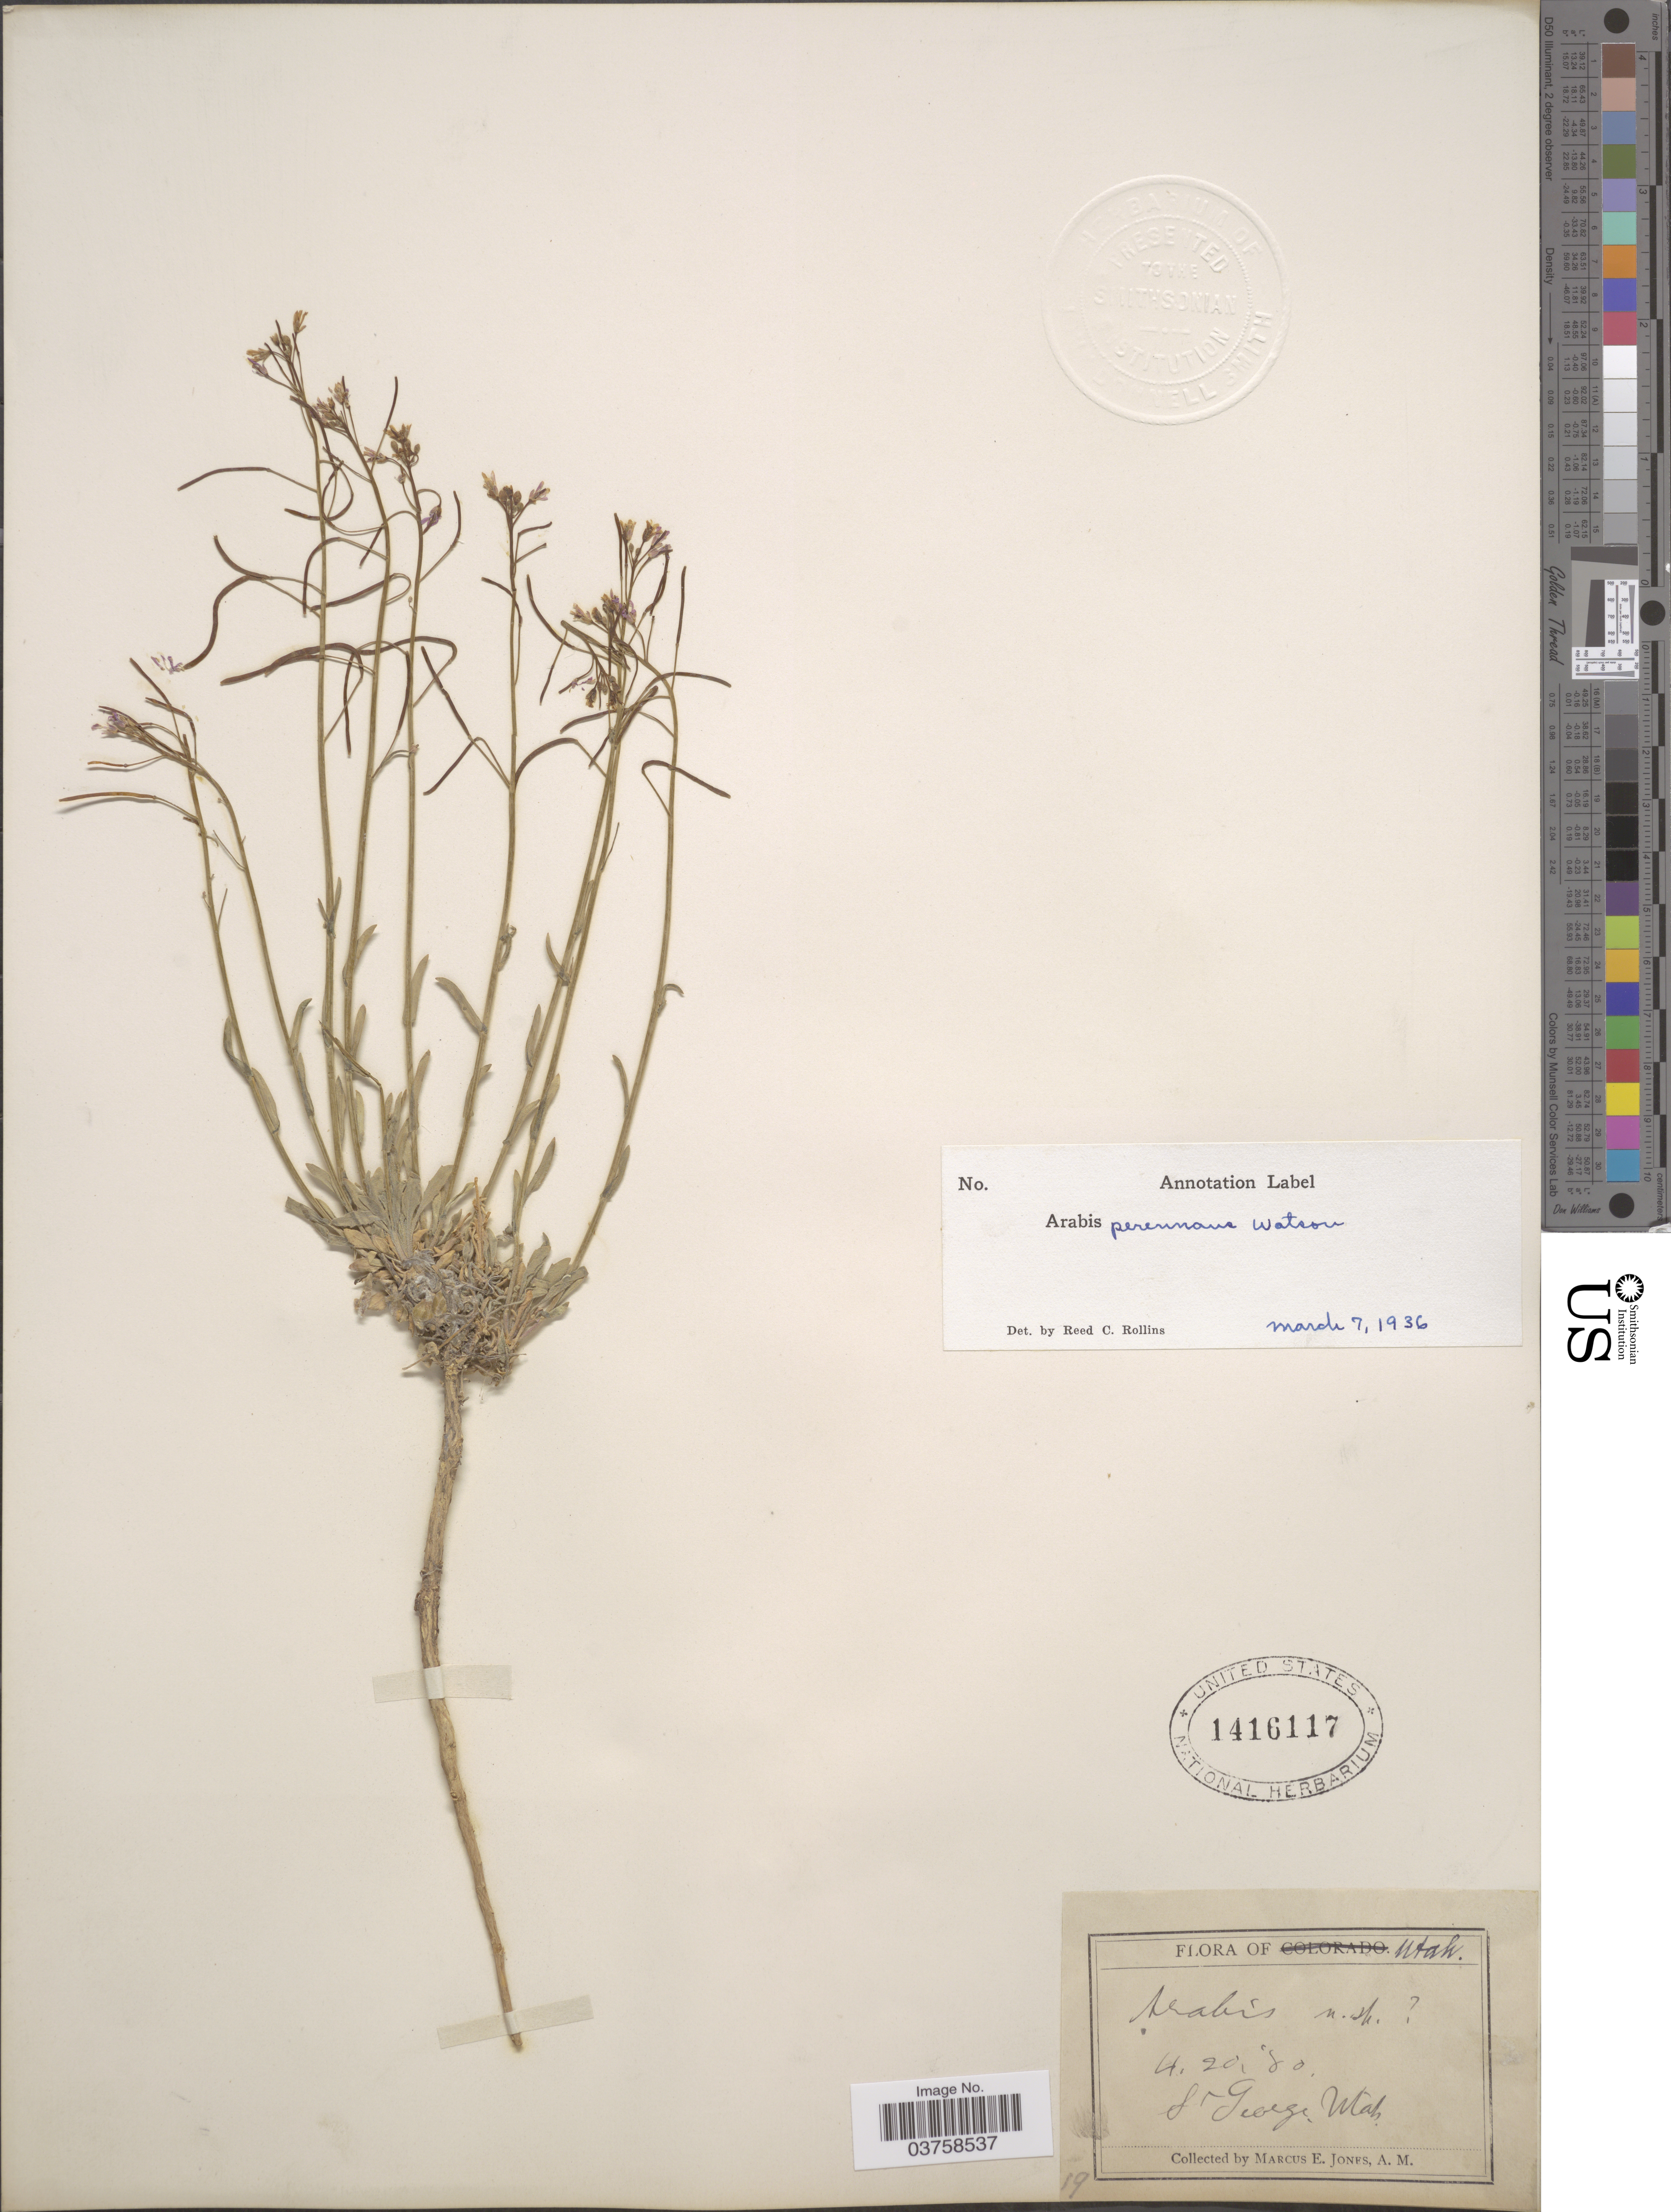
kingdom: Plantae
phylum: Tracheophyta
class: Magnoliopsida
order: Brassicales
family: Brassicaceae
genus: Arabis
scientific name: Arabis perennans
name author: S. Watson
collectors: M. E. Jones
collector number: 19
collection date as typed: Transcribed d/m/y: 20/4/80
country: United States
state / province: Utah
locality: St. George.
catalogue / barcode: US 1416117